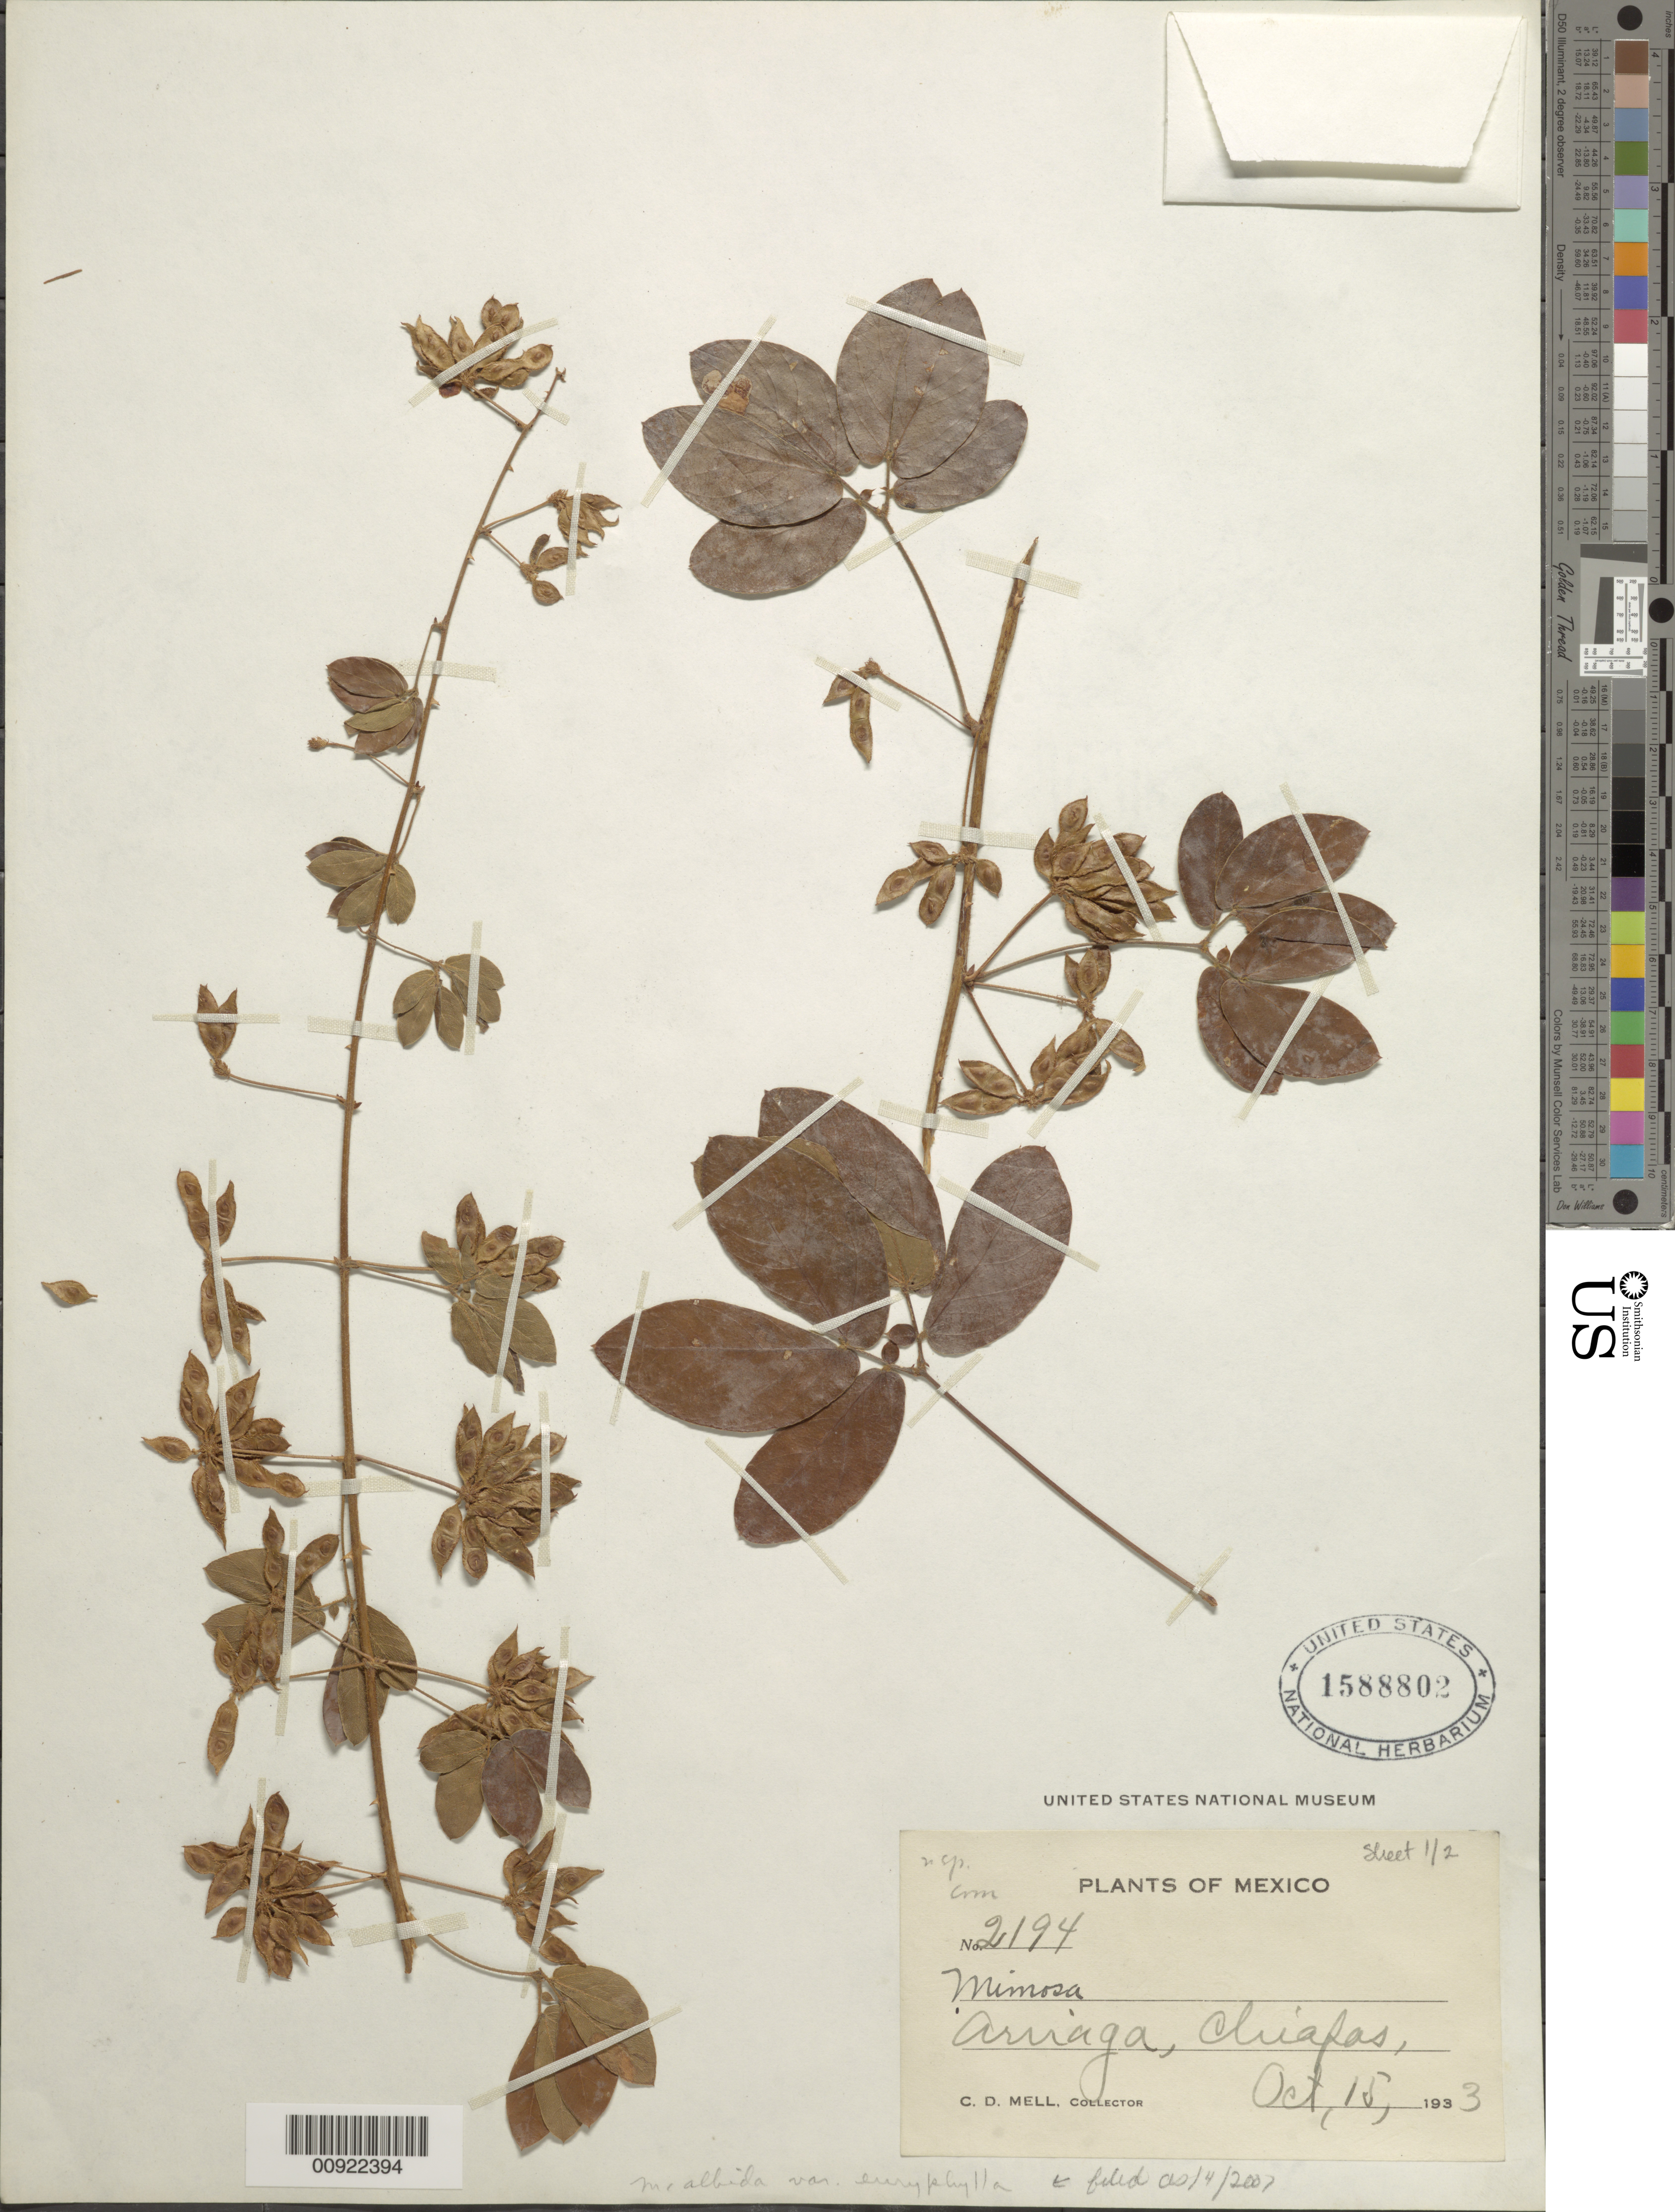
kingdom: Plantae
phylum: Tracheophyta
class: Magnoliopsida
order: Fabales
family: Fabaceae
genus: Mimosa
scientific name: Mimosa albida var. euryphylla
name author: B.L. Rob.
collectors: C. D. Mell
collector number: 2194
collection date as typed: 15 Oct 1933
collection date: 1933-10-15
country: Mexico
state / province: Chiapas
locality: Arriaga, Chiapas.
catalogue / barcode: US 1588802